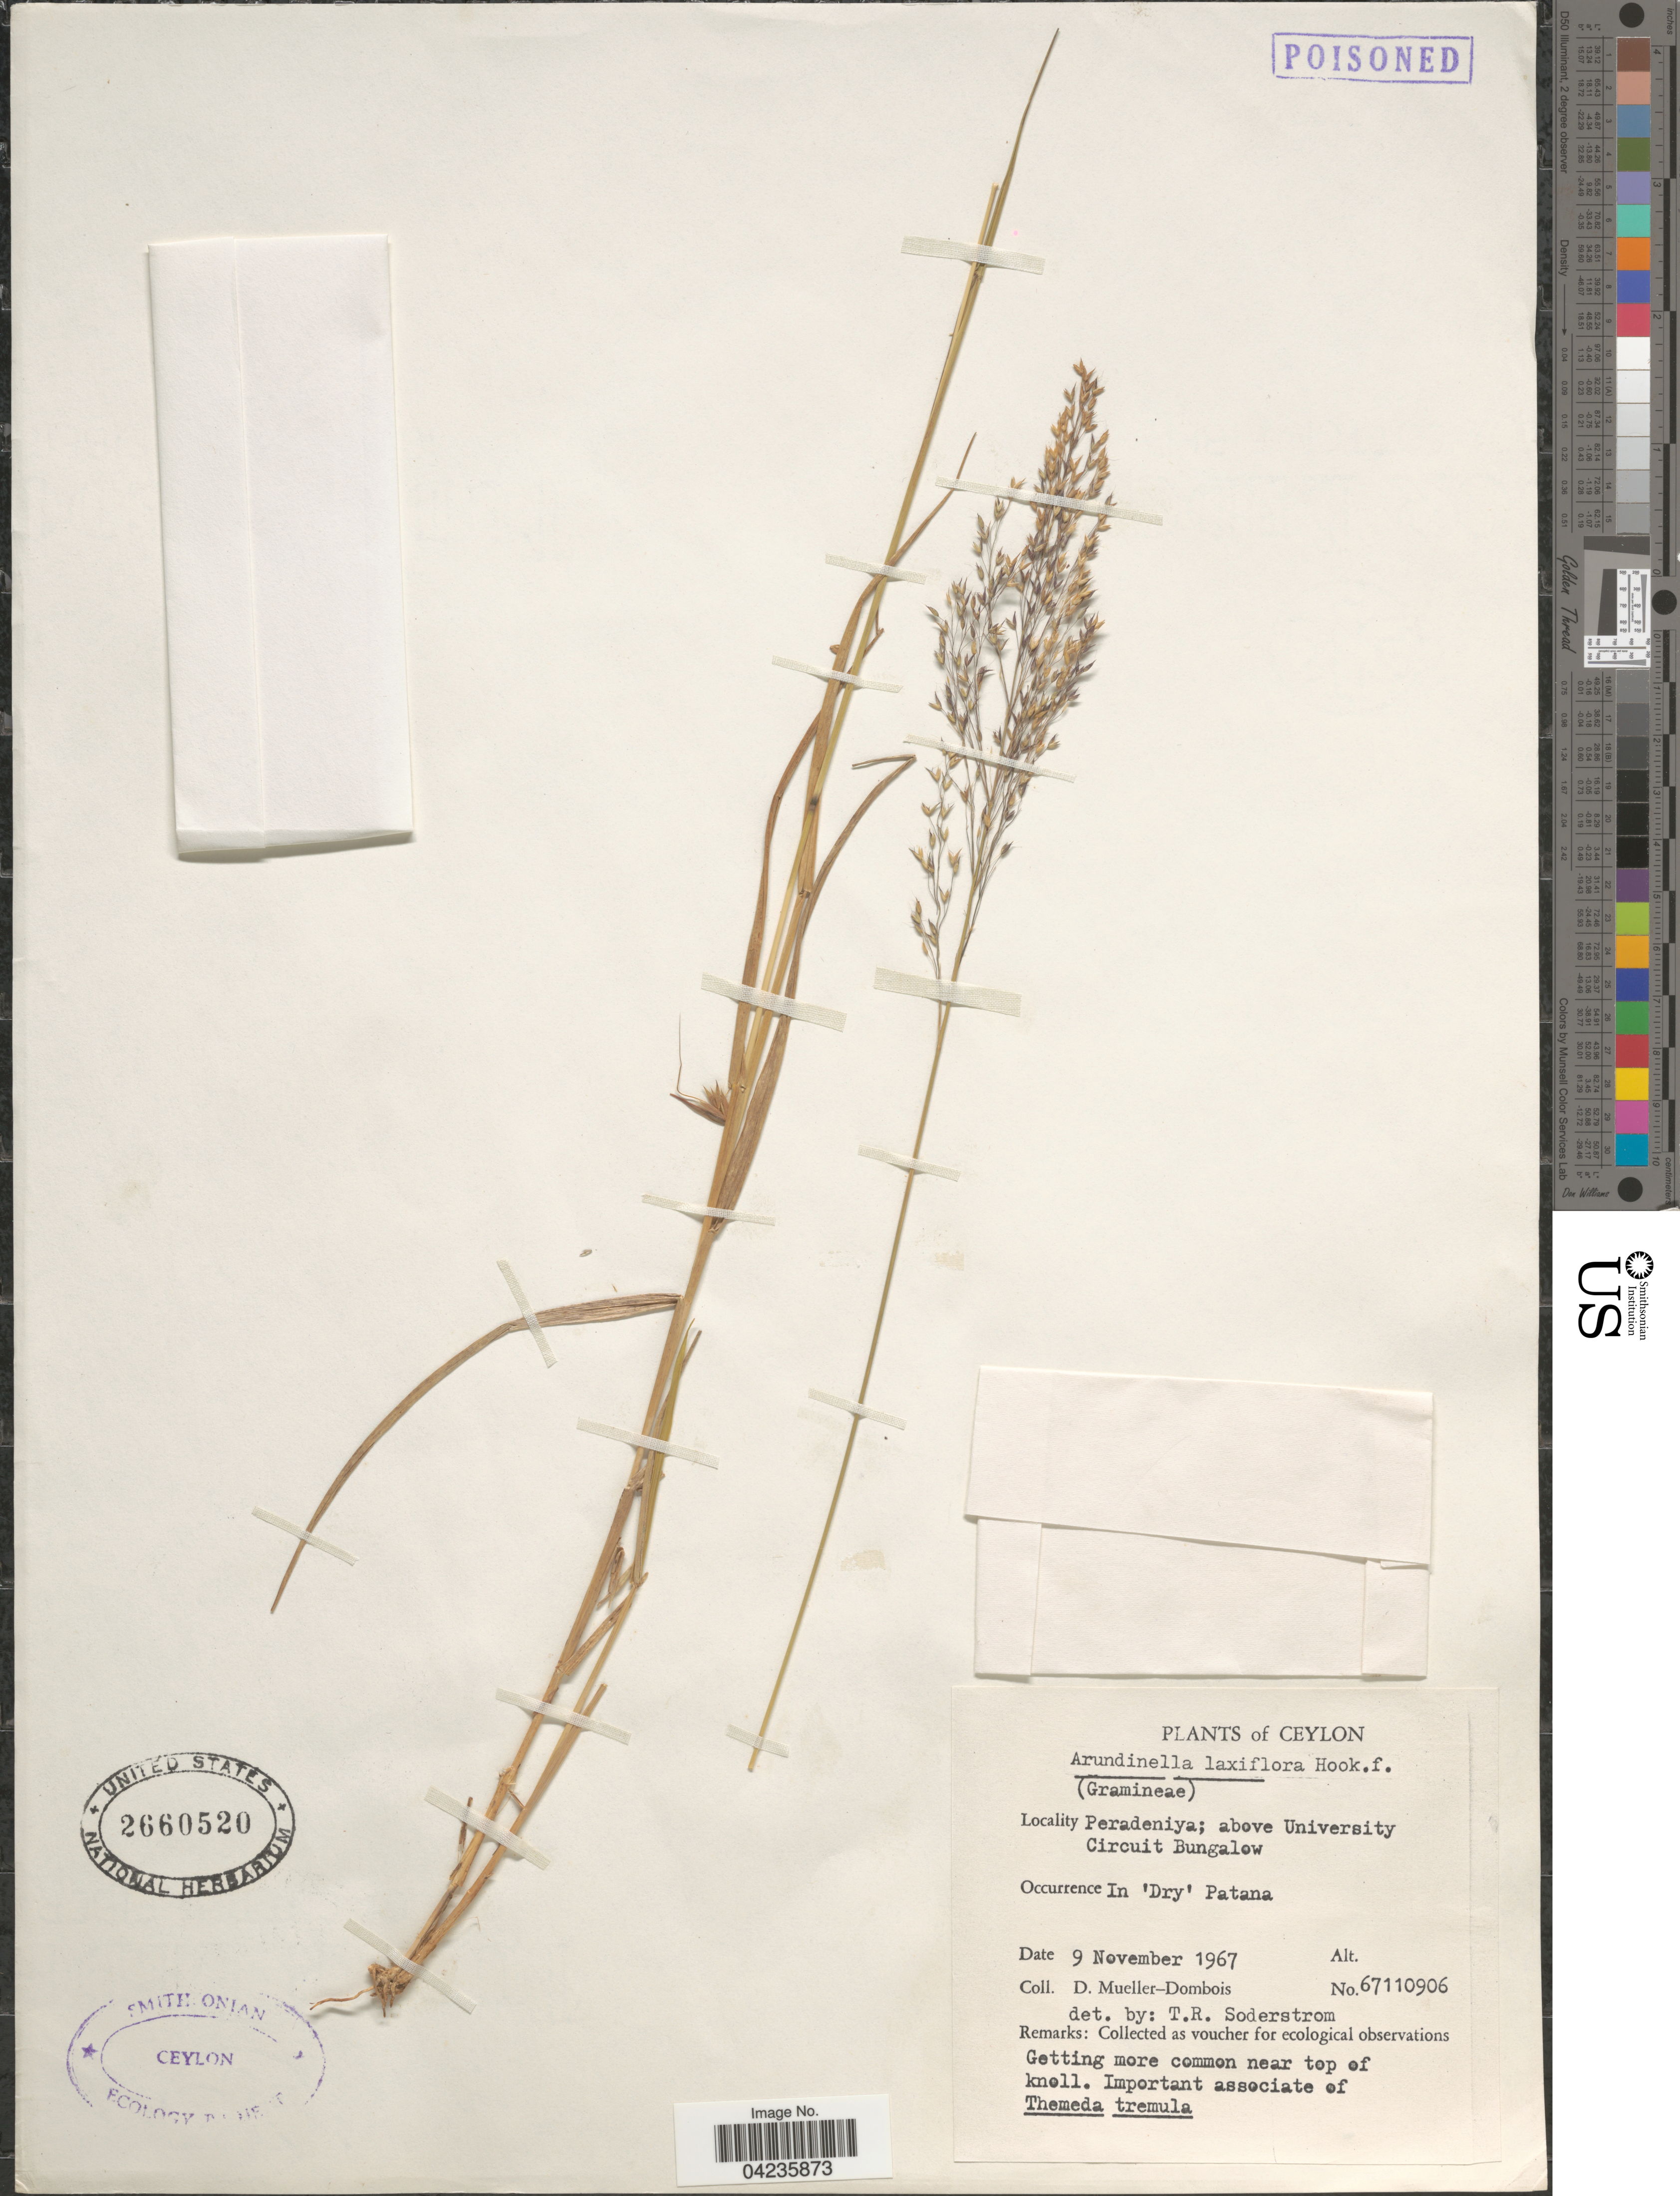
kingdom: Plantae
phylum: Tracheophyta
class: Liliopsida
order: Poales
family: Poaceae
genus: Arundinella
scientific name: Arundinella laxiflora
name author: Hook. f.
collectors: D. Mueller-Dombois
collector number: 67110906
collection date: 1967-11-09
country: Sri Lanka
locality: Ceylon. Peradeniya; above University Circuit Bungalow.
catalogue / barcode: US 2660520